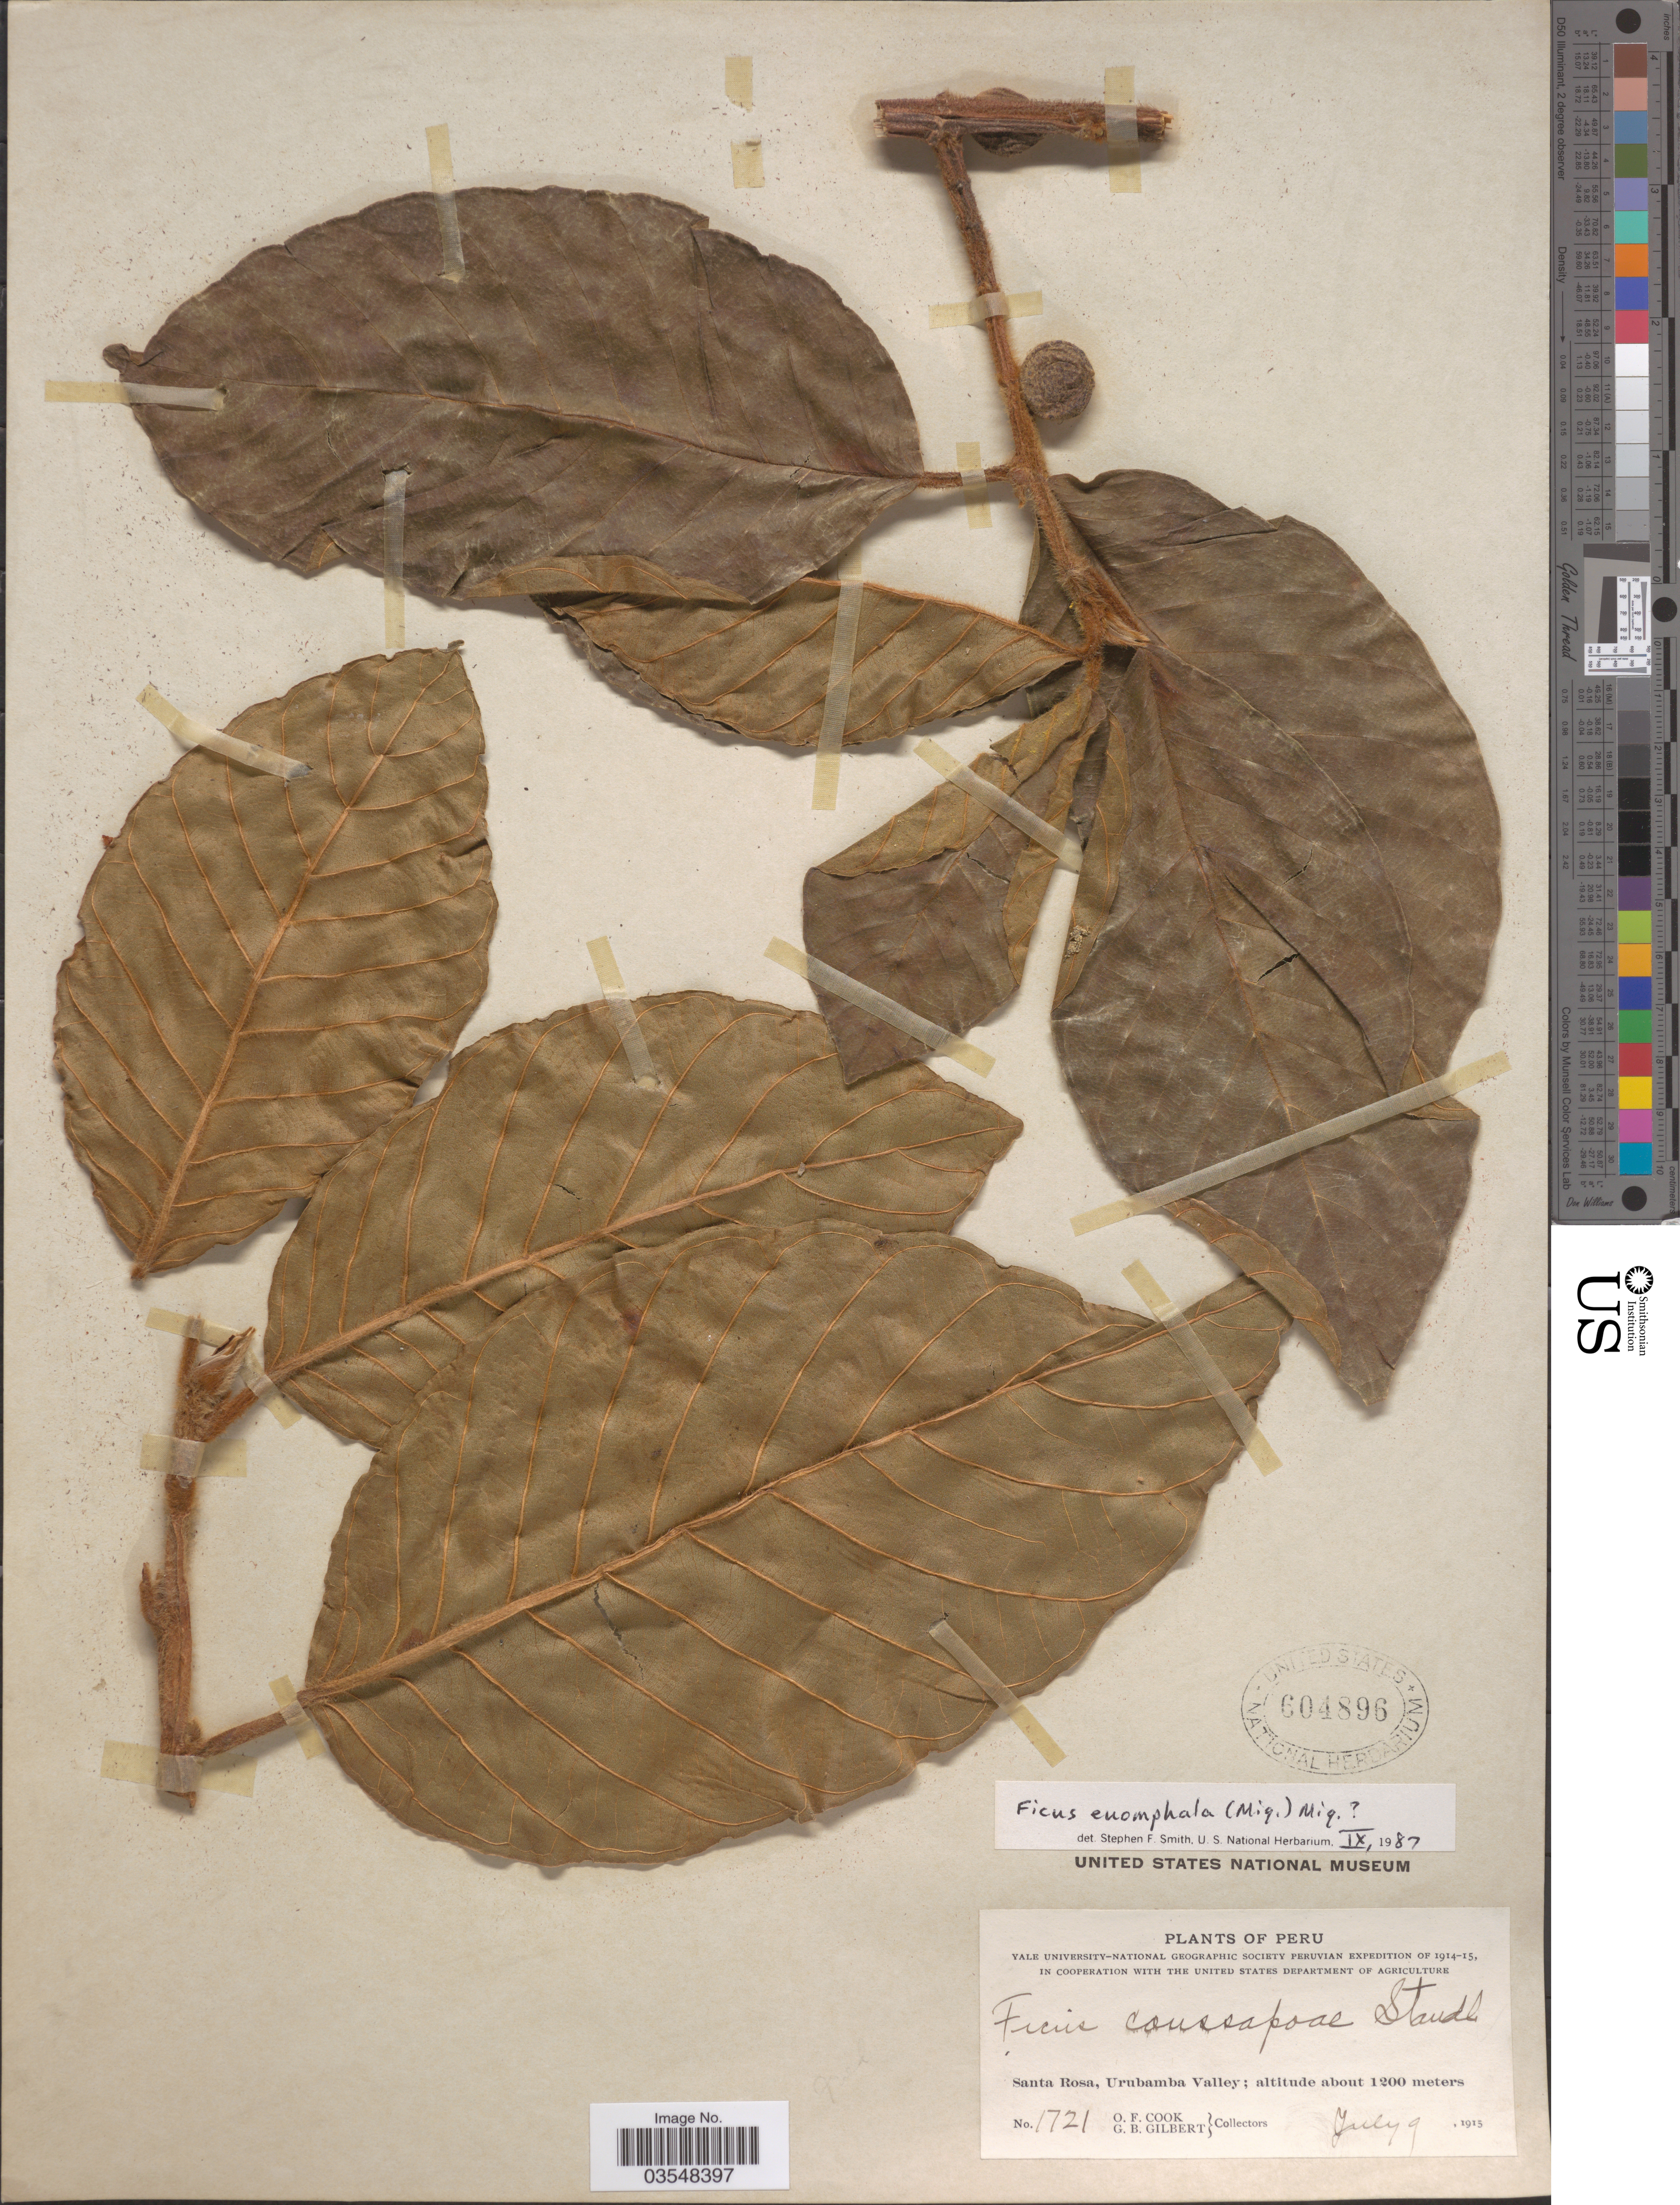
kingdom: Plantae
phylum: Tracheophyta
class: Magnoliopsida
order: Rosales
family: Moraceae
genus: Ficus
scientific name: Ficus euomphala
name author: Miq.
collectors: O. F. Cook & G. B. Gilbert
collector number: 1721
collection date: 1915-07-09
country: Peru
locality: Santa Rosa, Urubamba Valley.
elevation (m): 1200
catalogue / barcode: US 604896